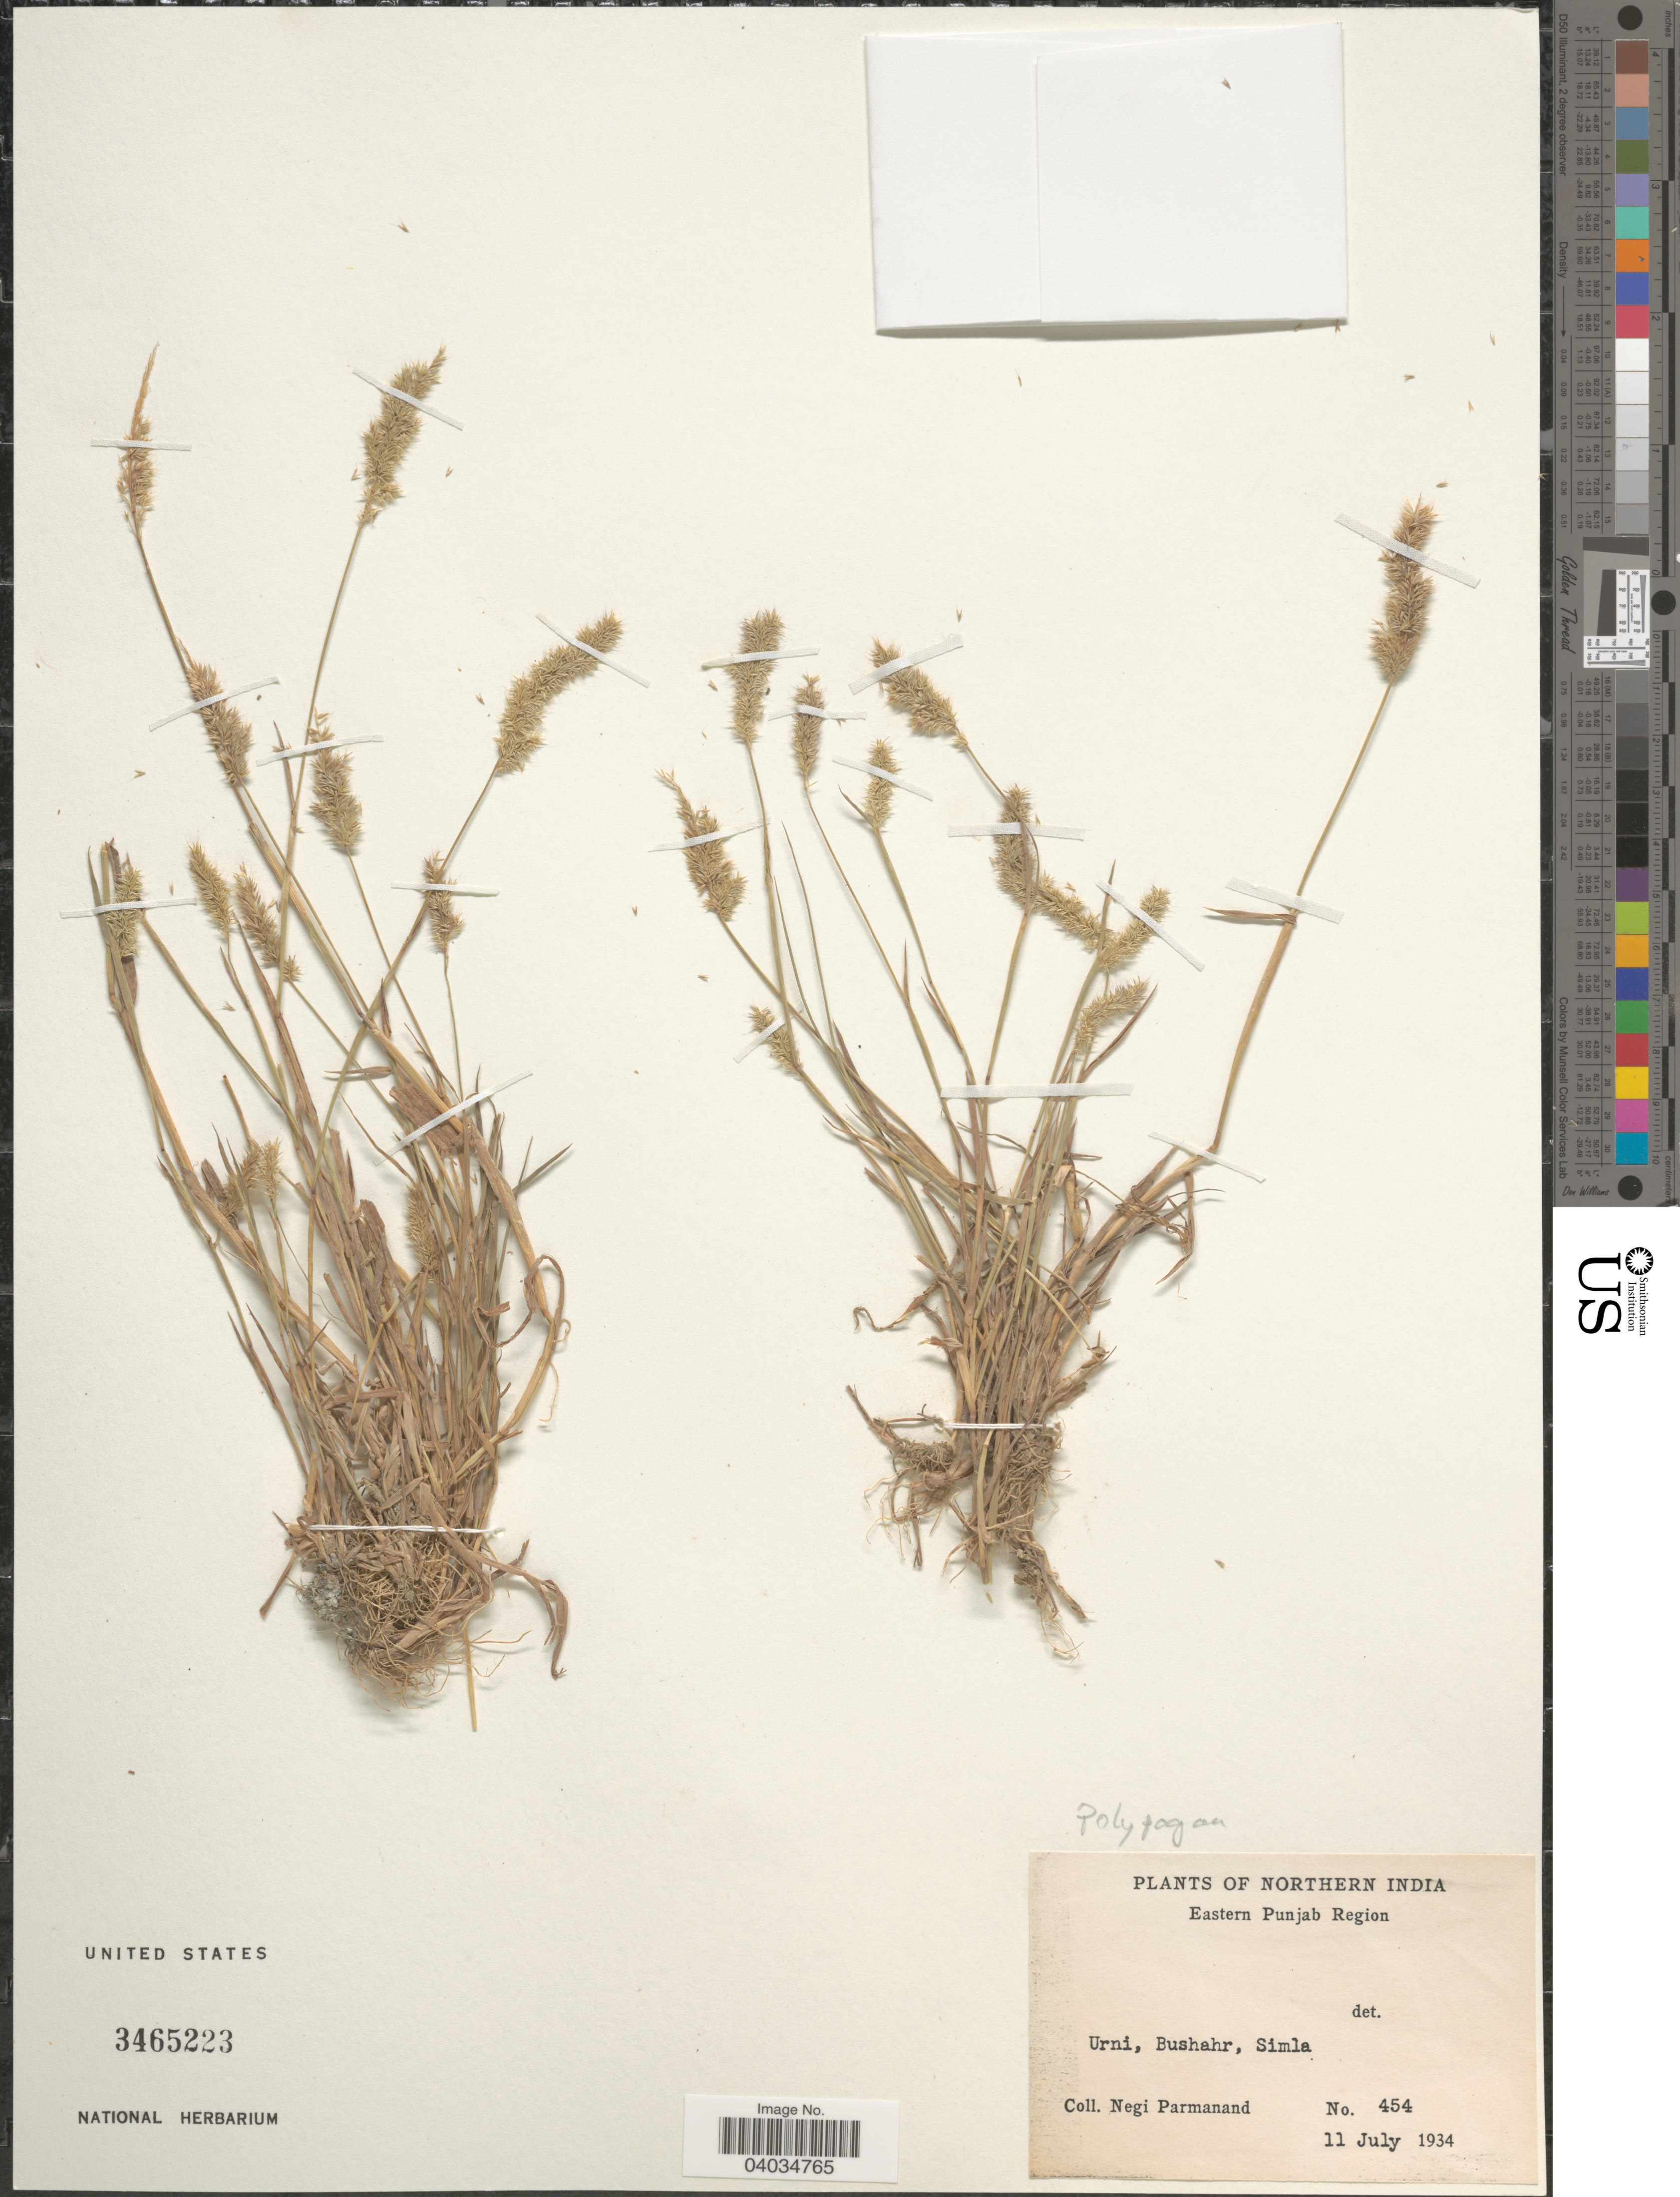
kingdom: Plantae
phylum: Tracheophyta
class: Liliopsida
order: Poales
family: Poaceae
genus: Polypogon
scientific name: Polypogon sp.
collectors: N. Parmanand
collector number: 454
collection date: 1934-07-11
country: India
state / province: Himachal Pradesh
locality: Northern India. Eastern Punjab Region. Urni, Bushahr, Simla.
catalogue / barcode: US 3465223